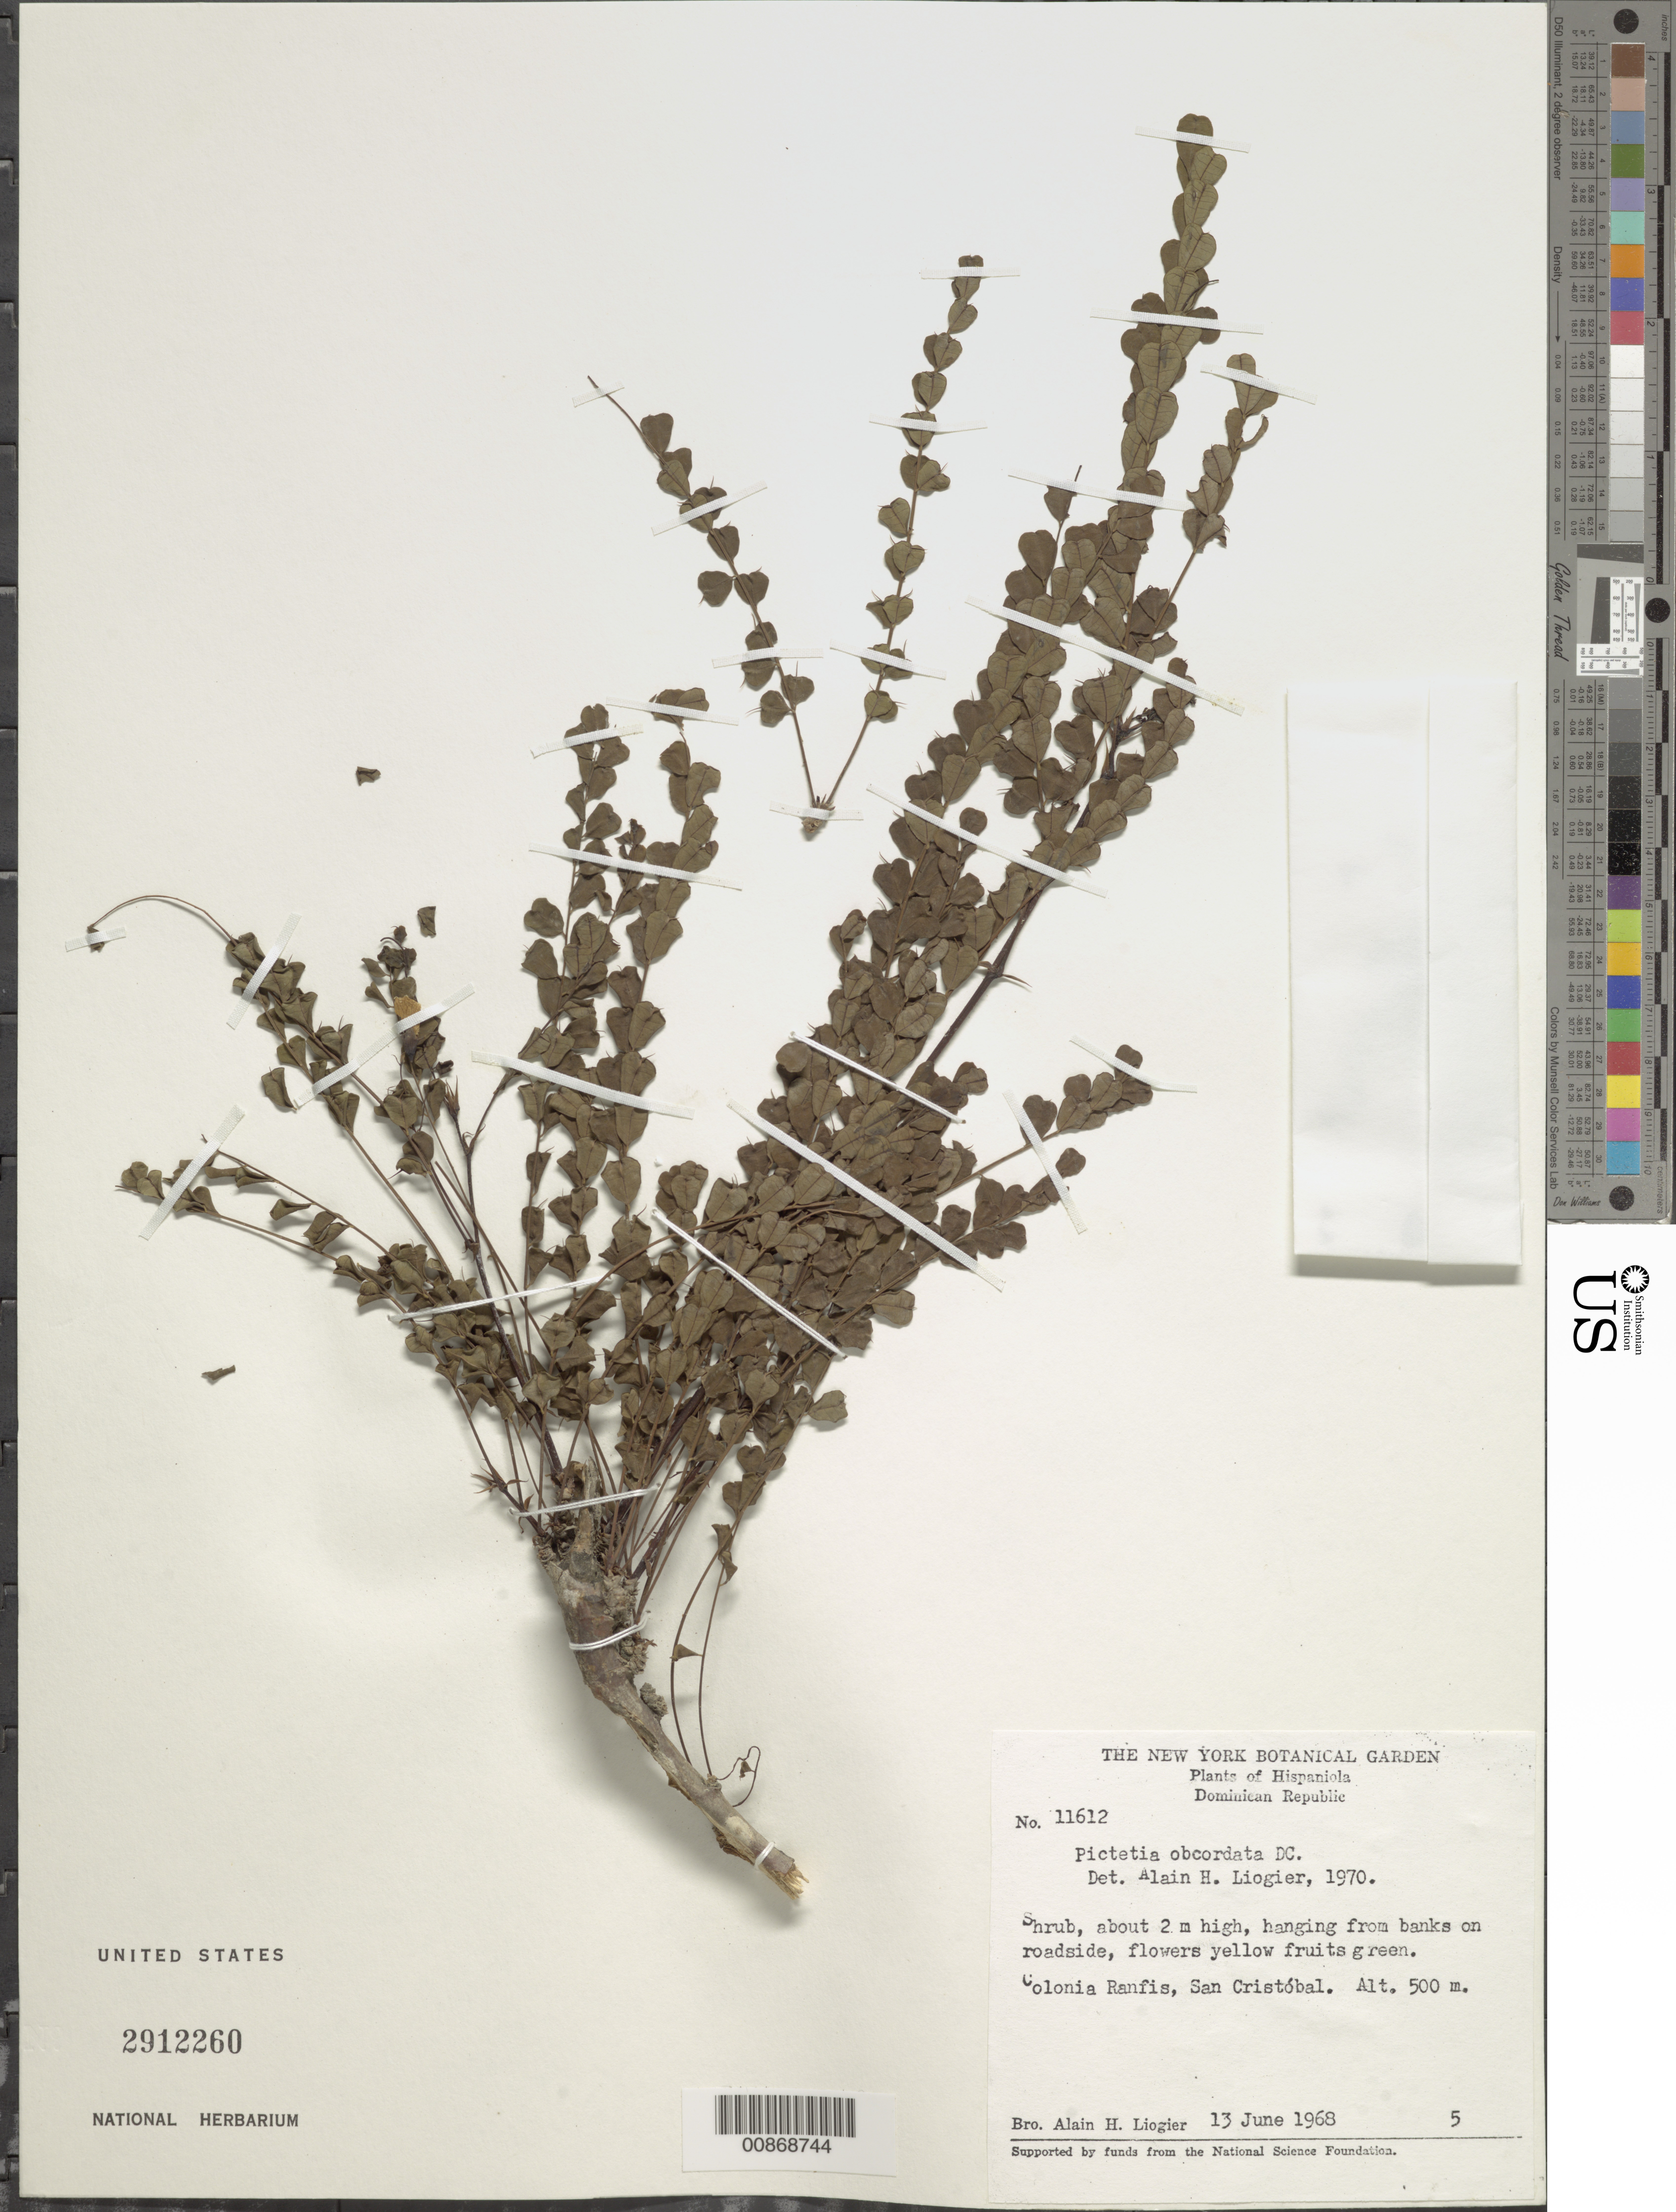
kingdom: Plantae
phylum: Tracheophyta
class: Magnoliopsida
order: Fabales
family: Fabaceae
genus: Pictetia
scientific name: Pictetia obcordata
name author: DC.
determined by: Liogier, Alain H.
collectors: A. H. Liogier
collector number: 11612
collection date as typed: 13 Jun 1968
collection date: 1968-06-13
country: Dominican Republic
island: Hispaniola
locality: Colonia Ranfis, San Cristóbal.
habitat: Hanging from banks on roadside.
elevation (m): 500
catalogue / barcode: US 2912260